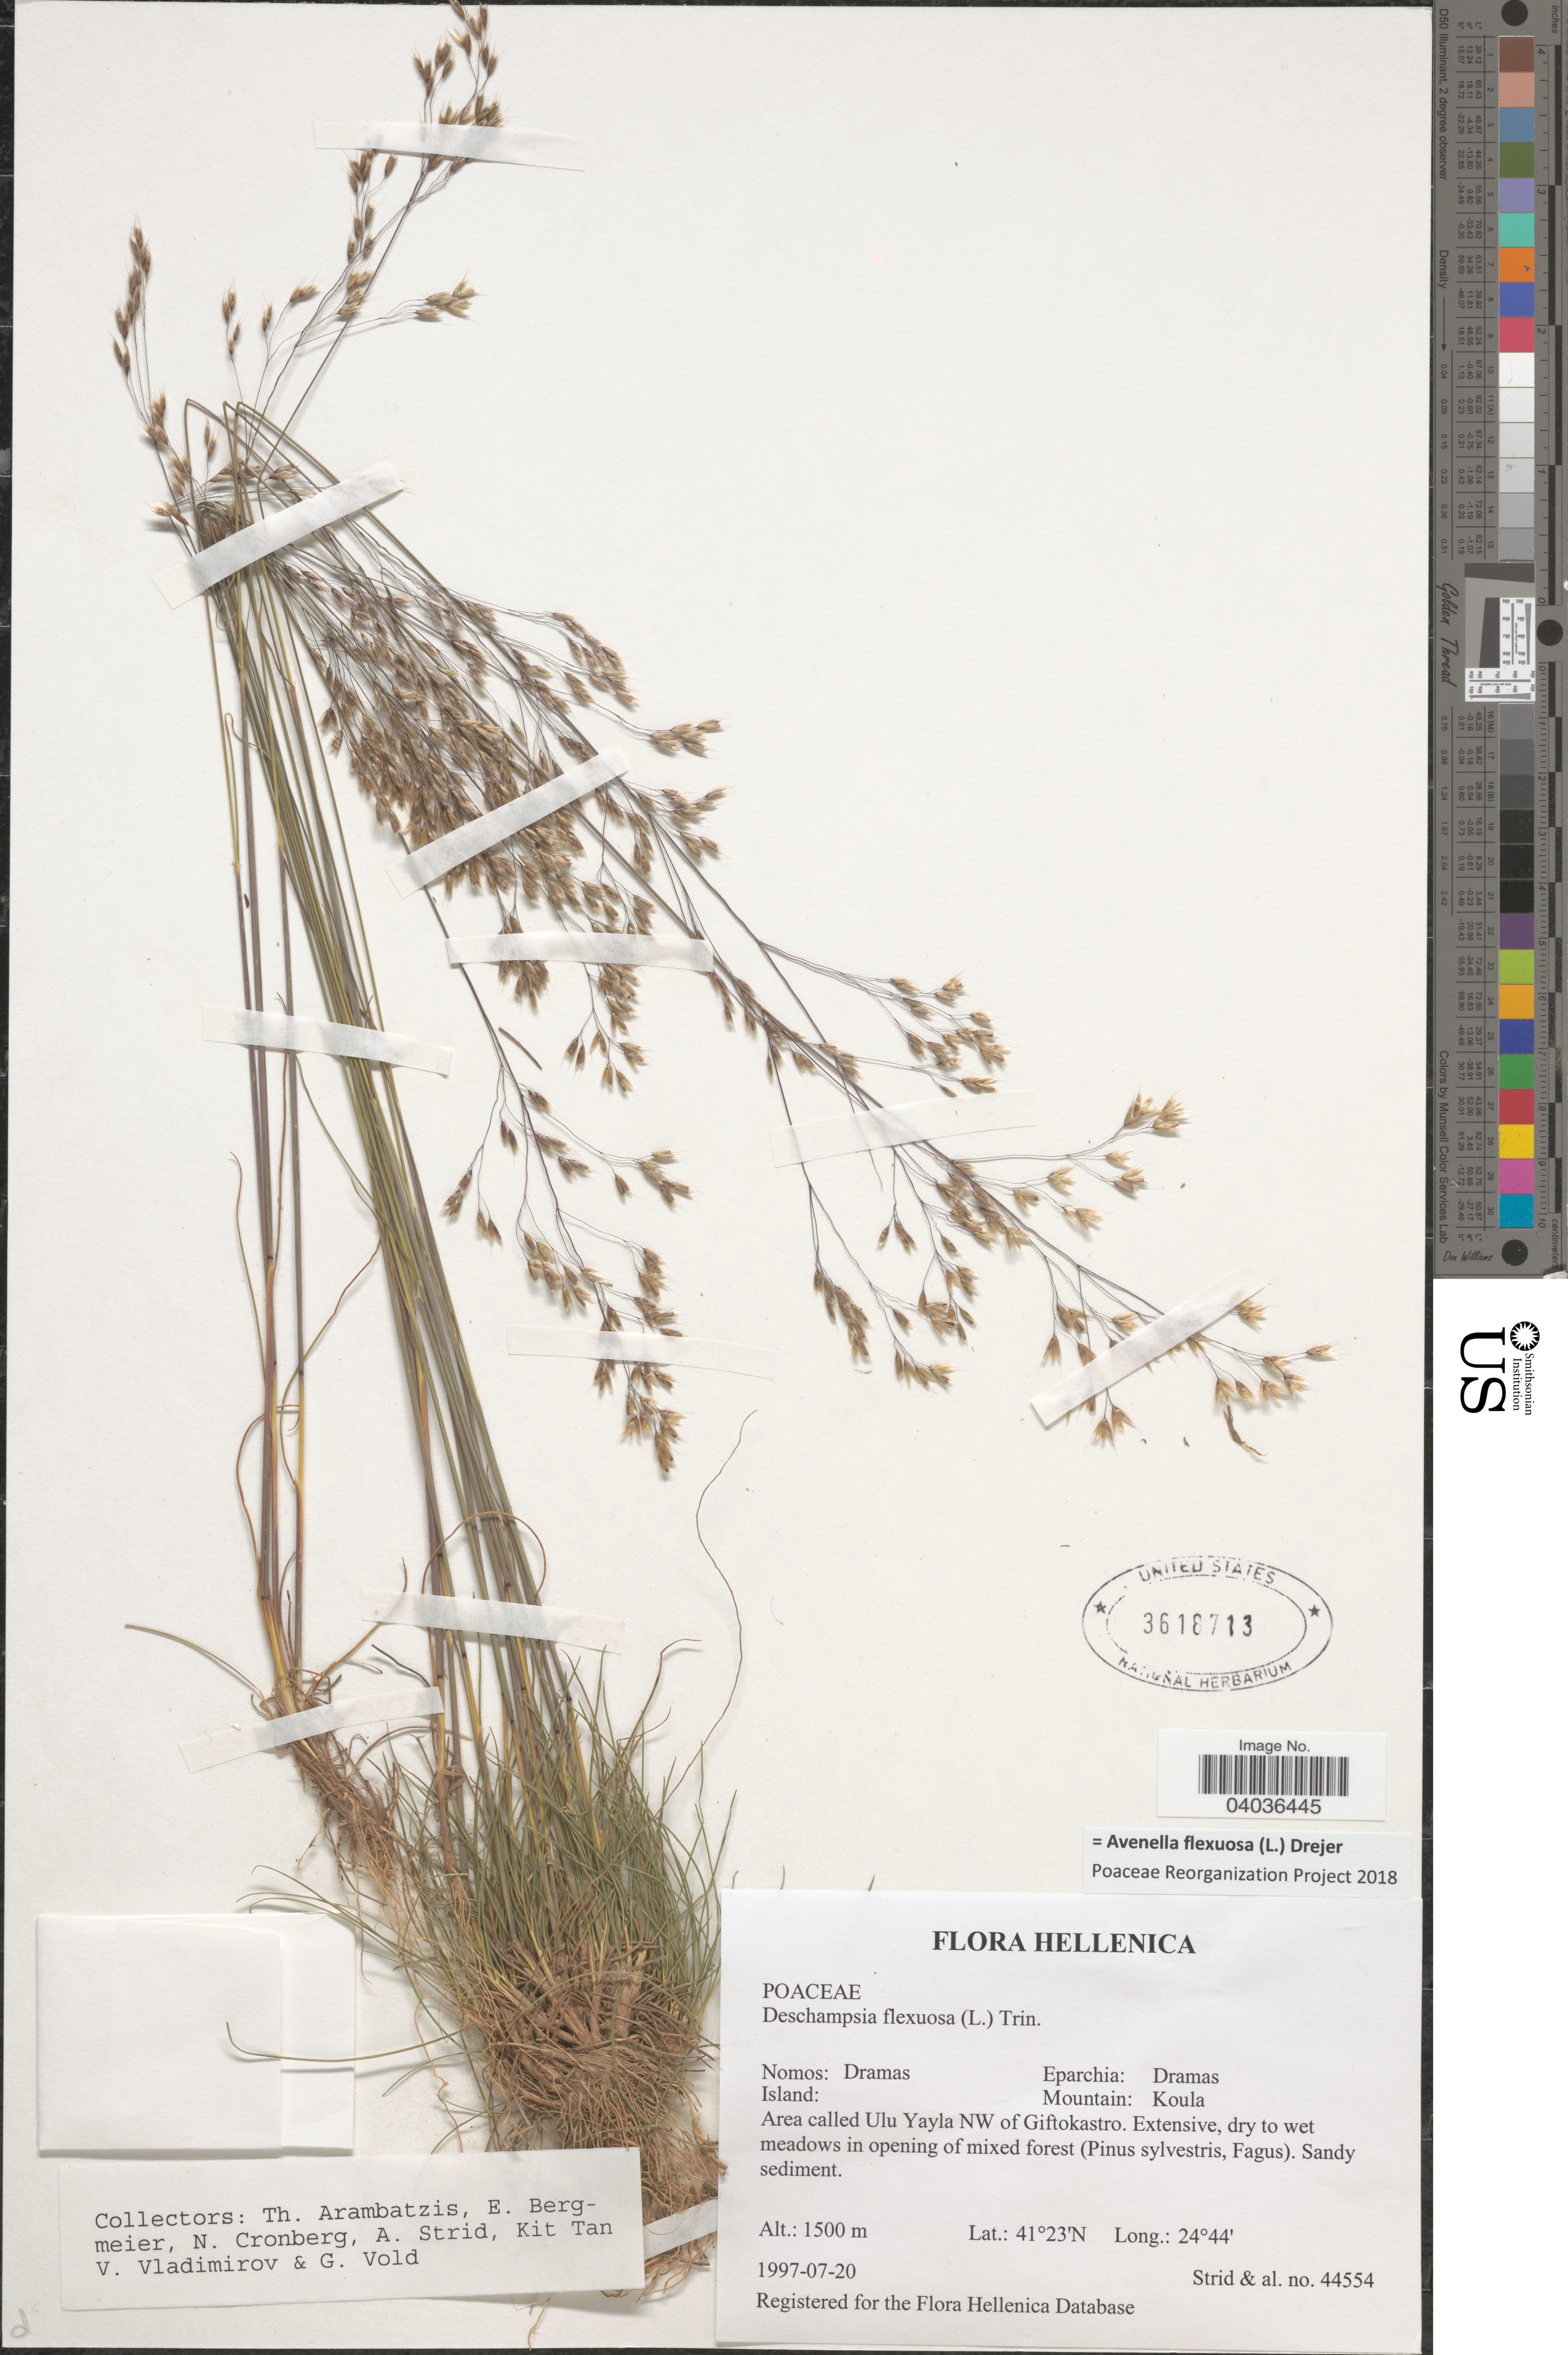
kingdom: Plantae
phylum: Tracheophyta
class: Liliopsida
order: Poales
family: Poaceae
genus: Avenella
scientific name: Avenella flexuosa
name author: (L.) Drejer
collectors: T. Arambatzis, E. Bergmeier, N. Cronberg, A. Strid & et al.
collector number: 44554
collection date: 1997-07-20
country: Greece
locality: Hellenica. Mountain: Koula. Area called Ulu Yayla NW of Giftokastro.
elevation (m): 1500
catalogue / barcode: US 3618713